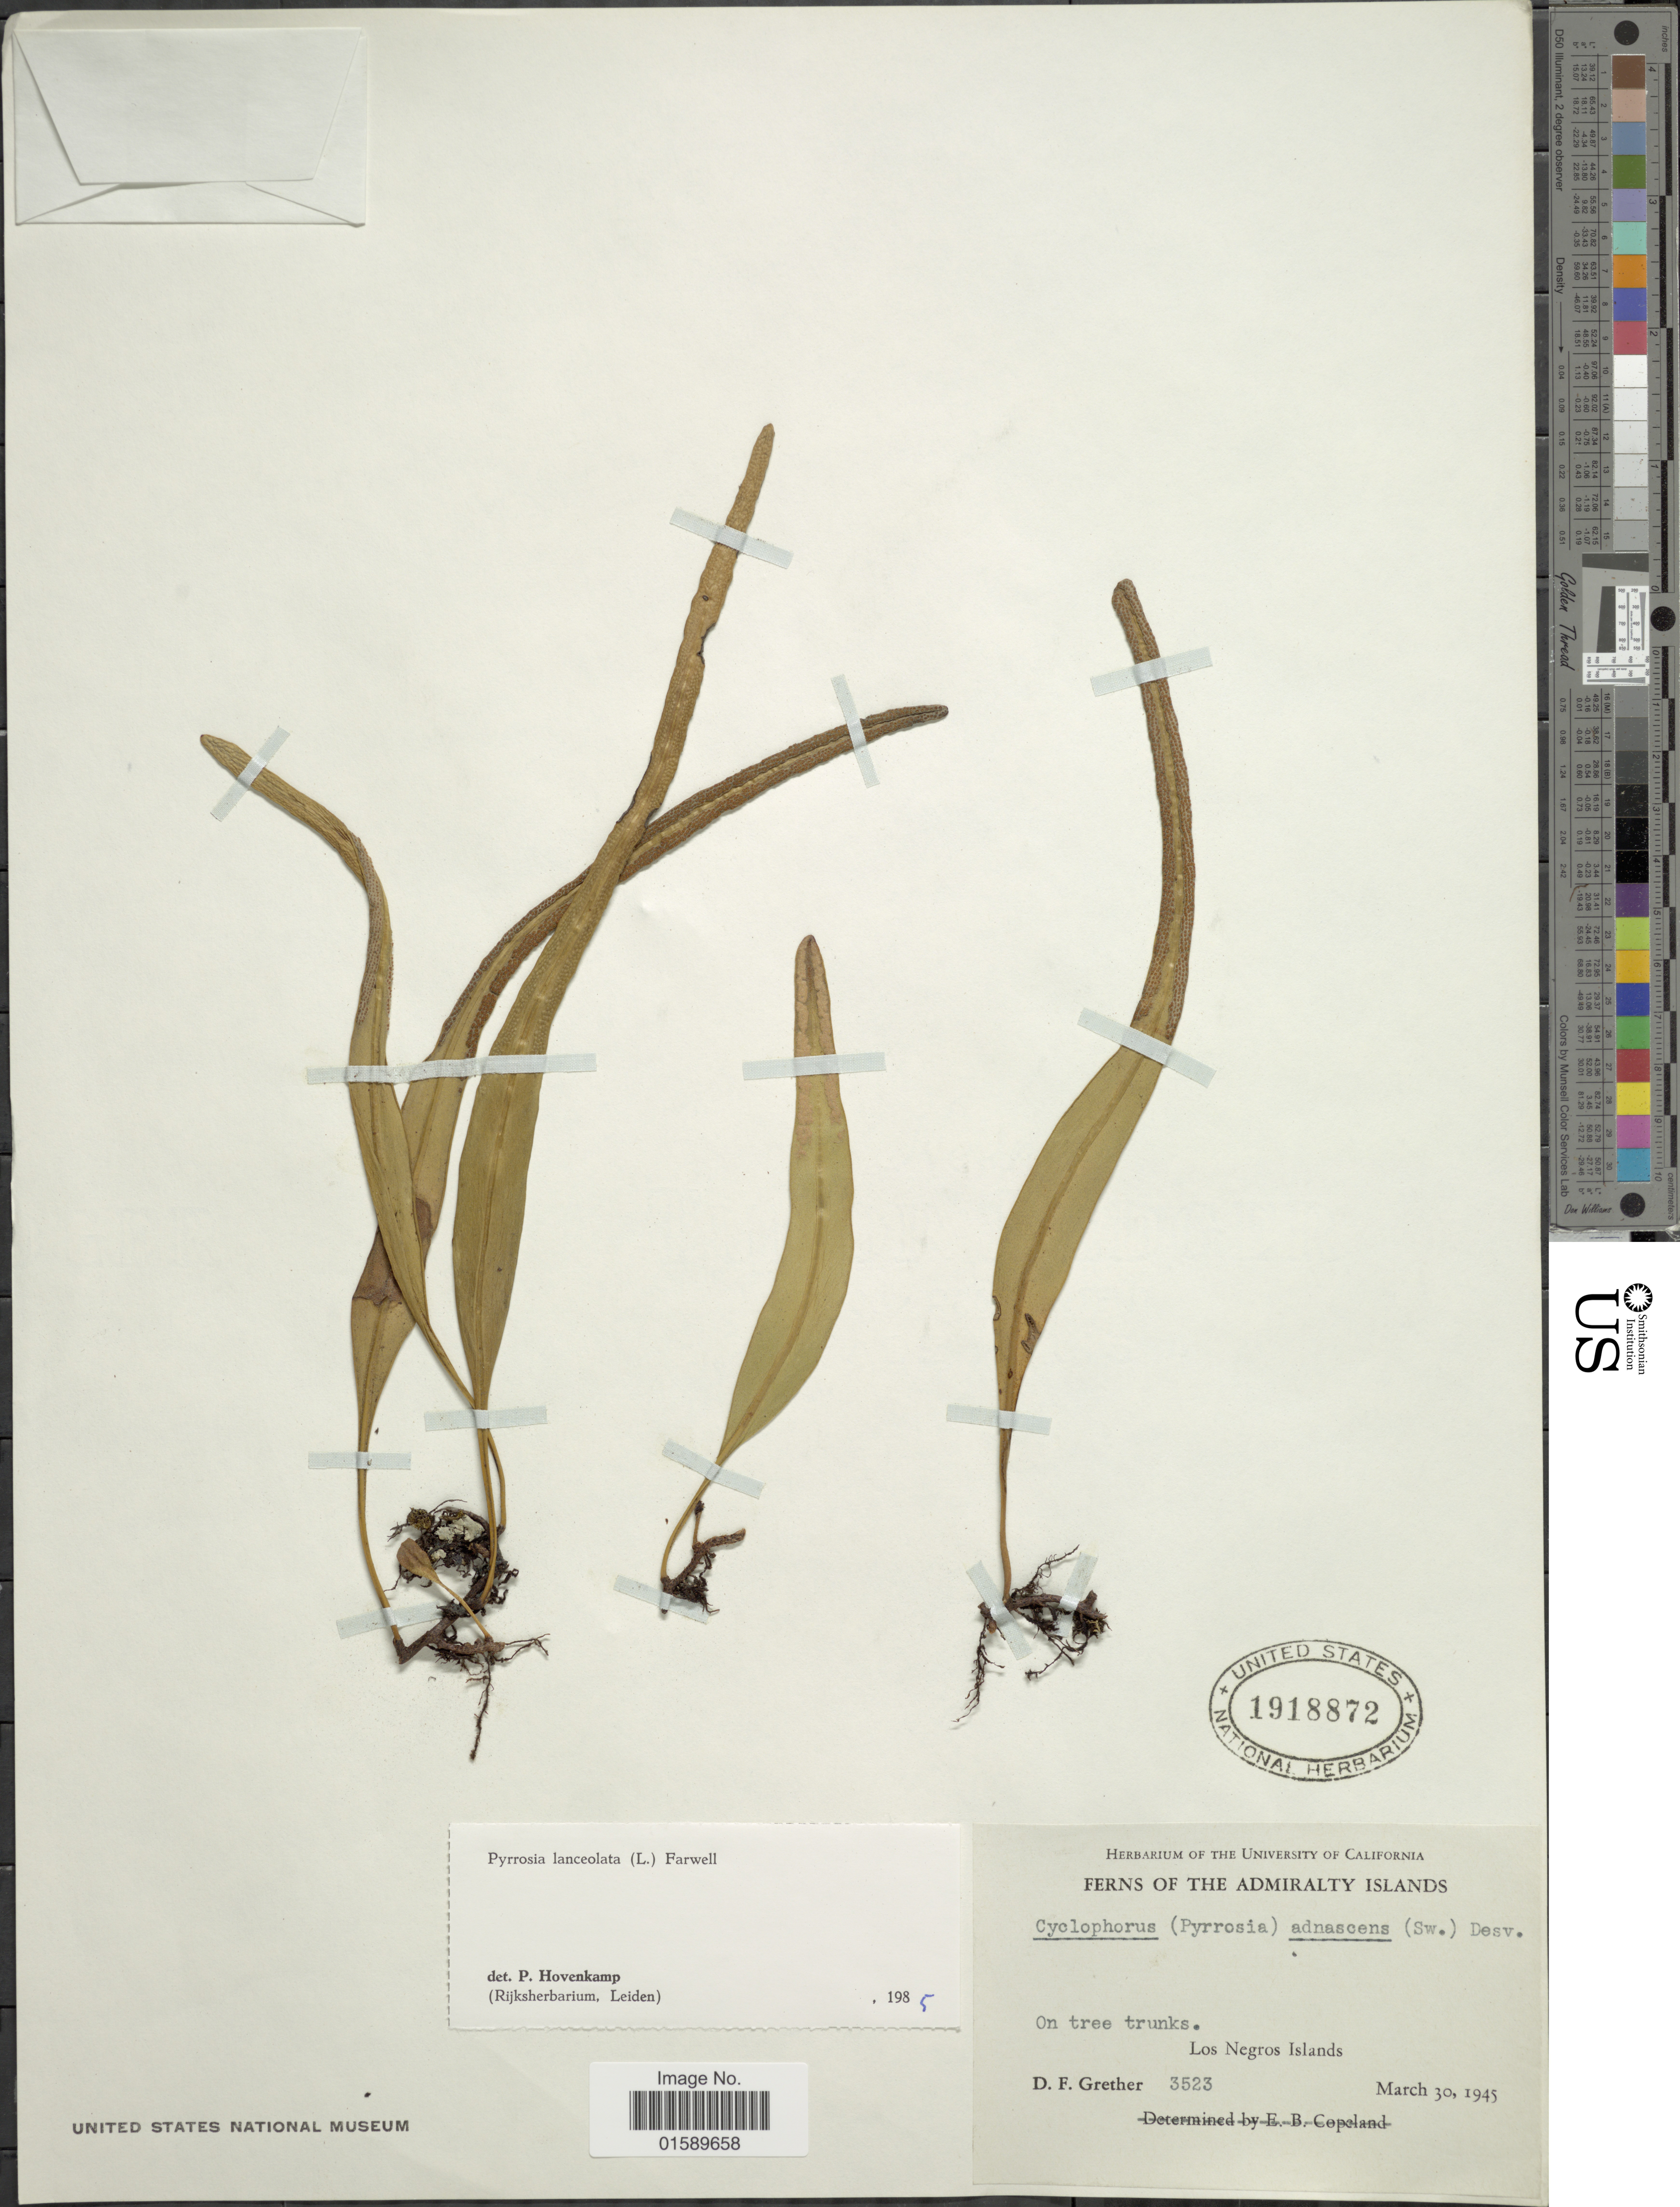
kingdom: Plantae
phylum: Tracheophyta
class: Polypodiopsida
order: Polypodiales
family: Polypodiaceae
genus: Pyrrosia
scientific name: Pyrrosia lanceolata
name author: (L.) Farw.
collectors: D. F. Grether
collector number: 3523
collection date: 1945-03-30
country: Papua New Guinea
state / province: Manus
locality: Admiralty Islands. Los Negros Islands.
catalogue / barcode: US 1918872